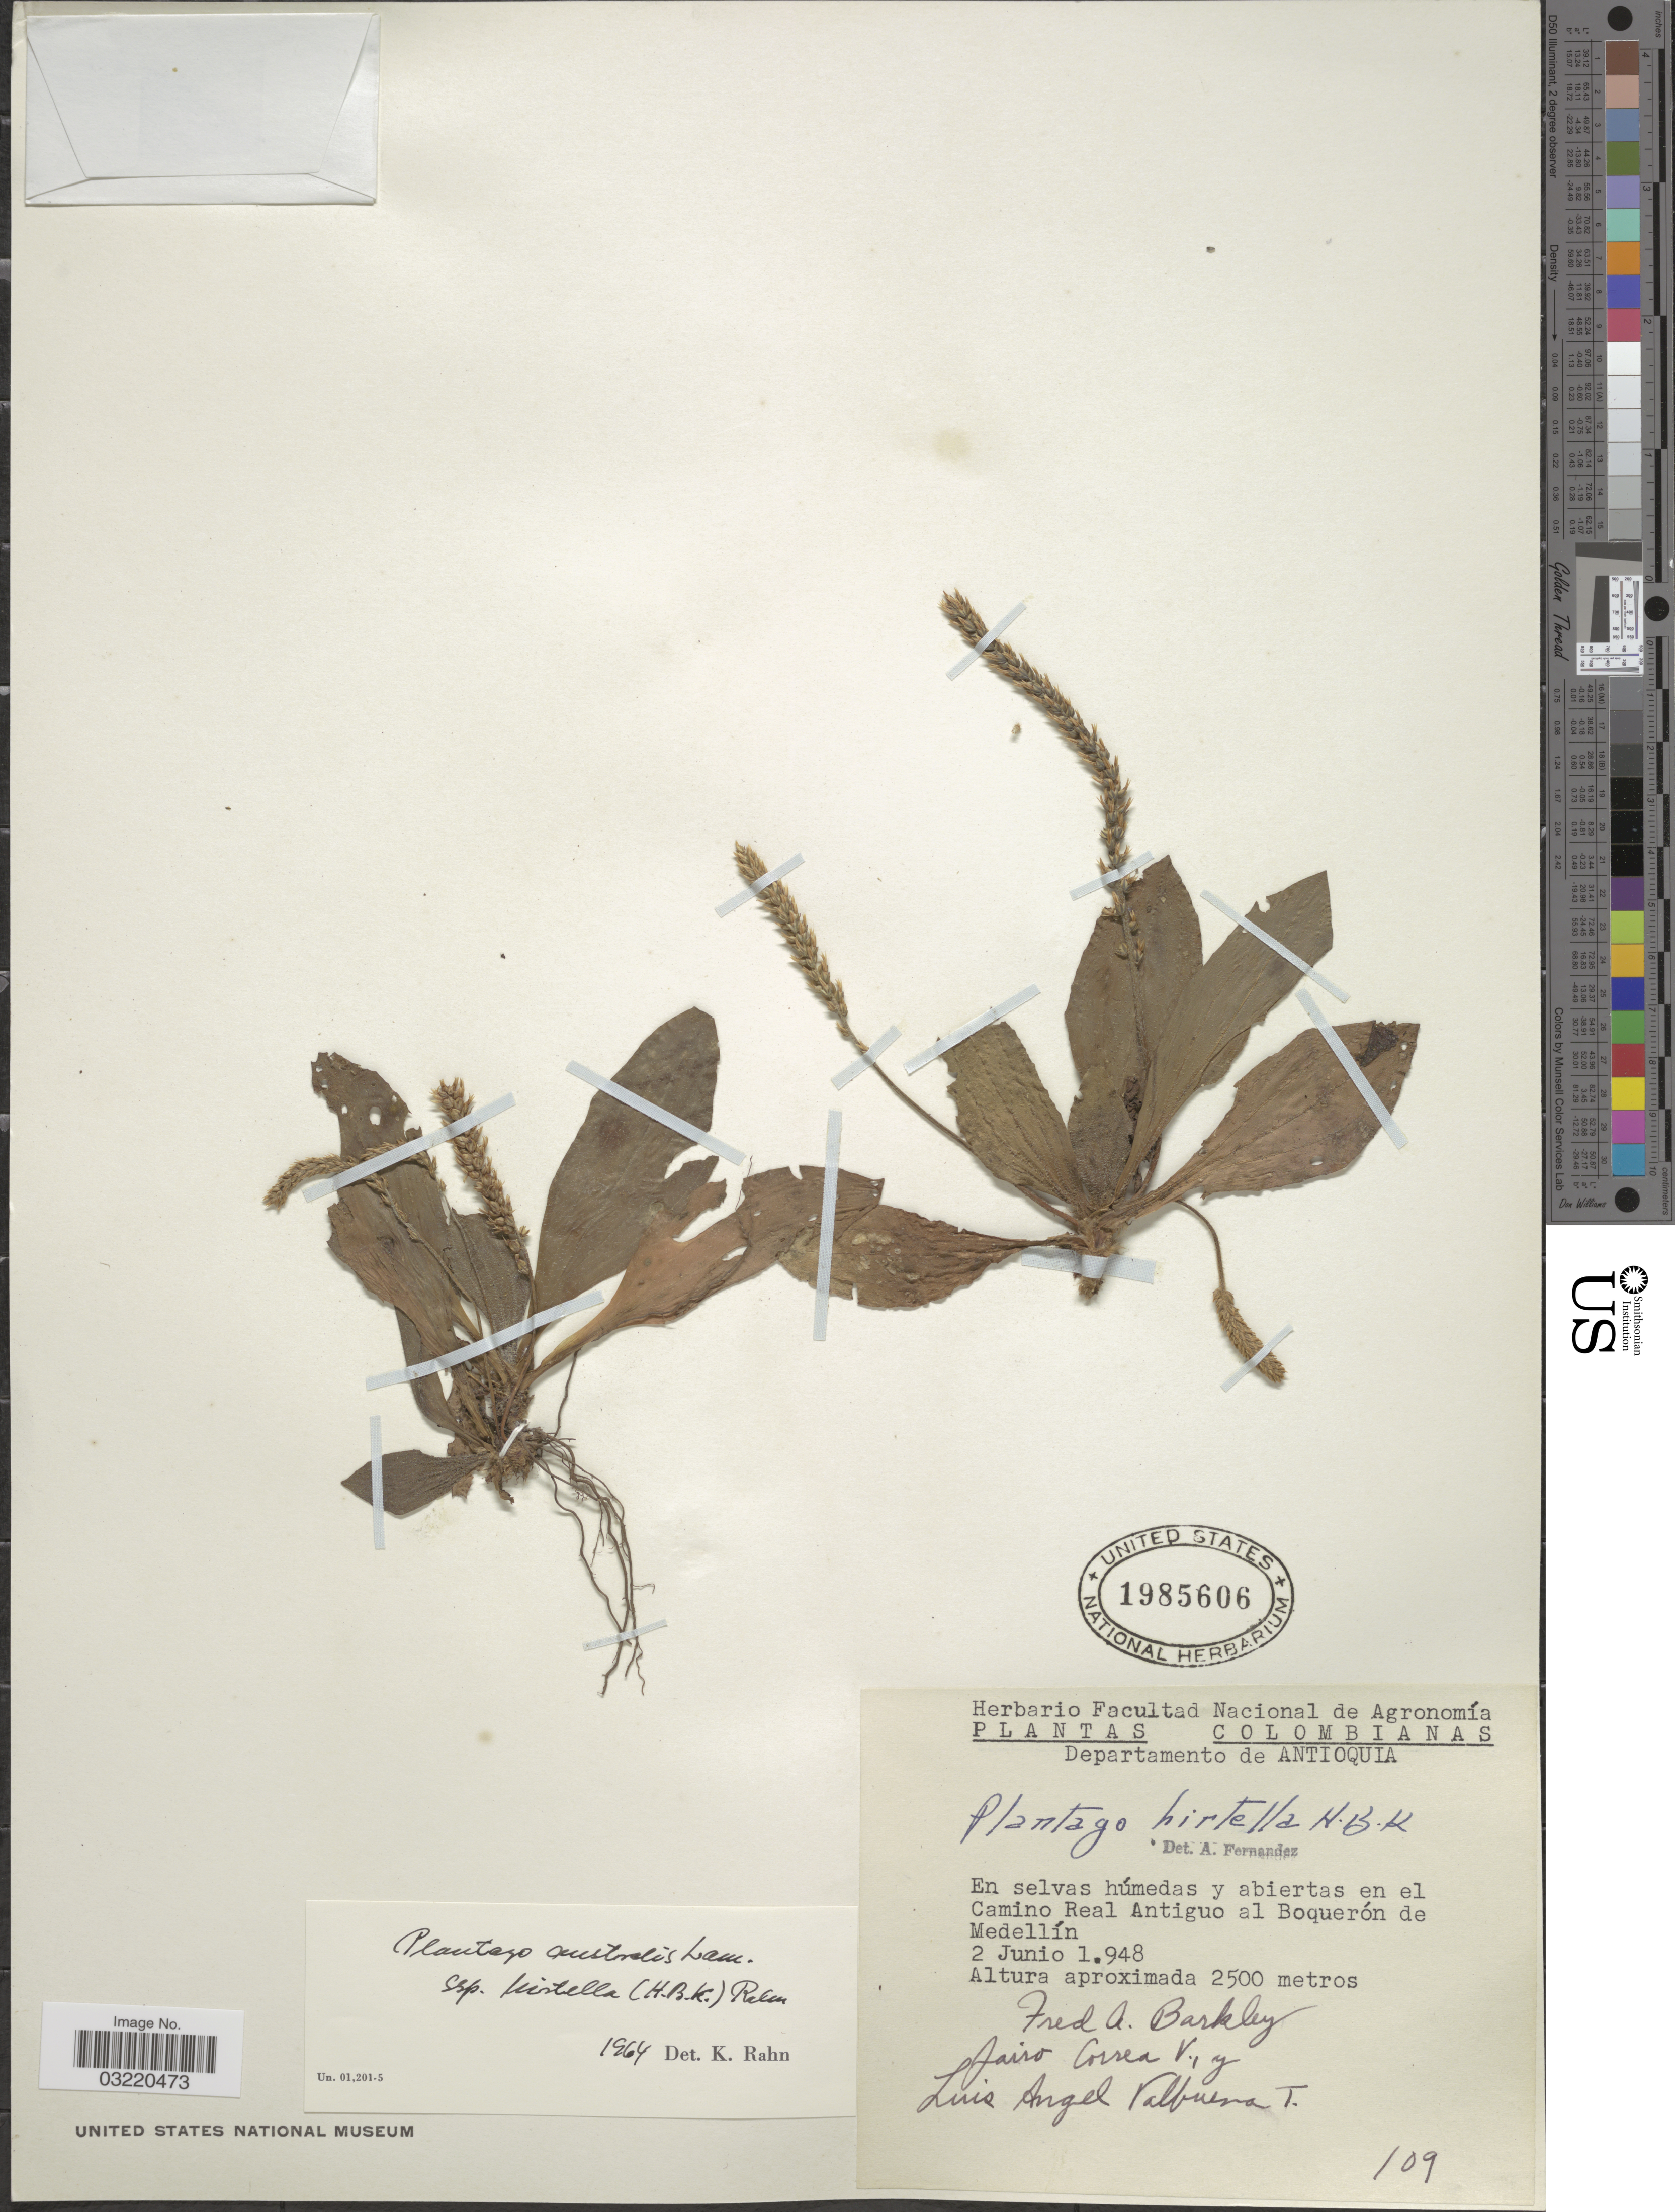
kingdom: Plantae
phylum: Tracheophyta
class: Magnoliopsida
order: Lamiales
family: Plantaginaceae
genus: Plantago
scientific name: Plantago australis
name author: Lam.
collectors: F. A. Barkley, J. Correa V. & L. Valbuena T.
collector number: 109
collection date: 1948-06-02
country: Colombia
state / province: Antioquia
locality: Departamento de Antioquia. En el Camino Real Antiguo al Boquerón de Medellín.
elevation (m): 2500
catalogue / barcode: US 1985606